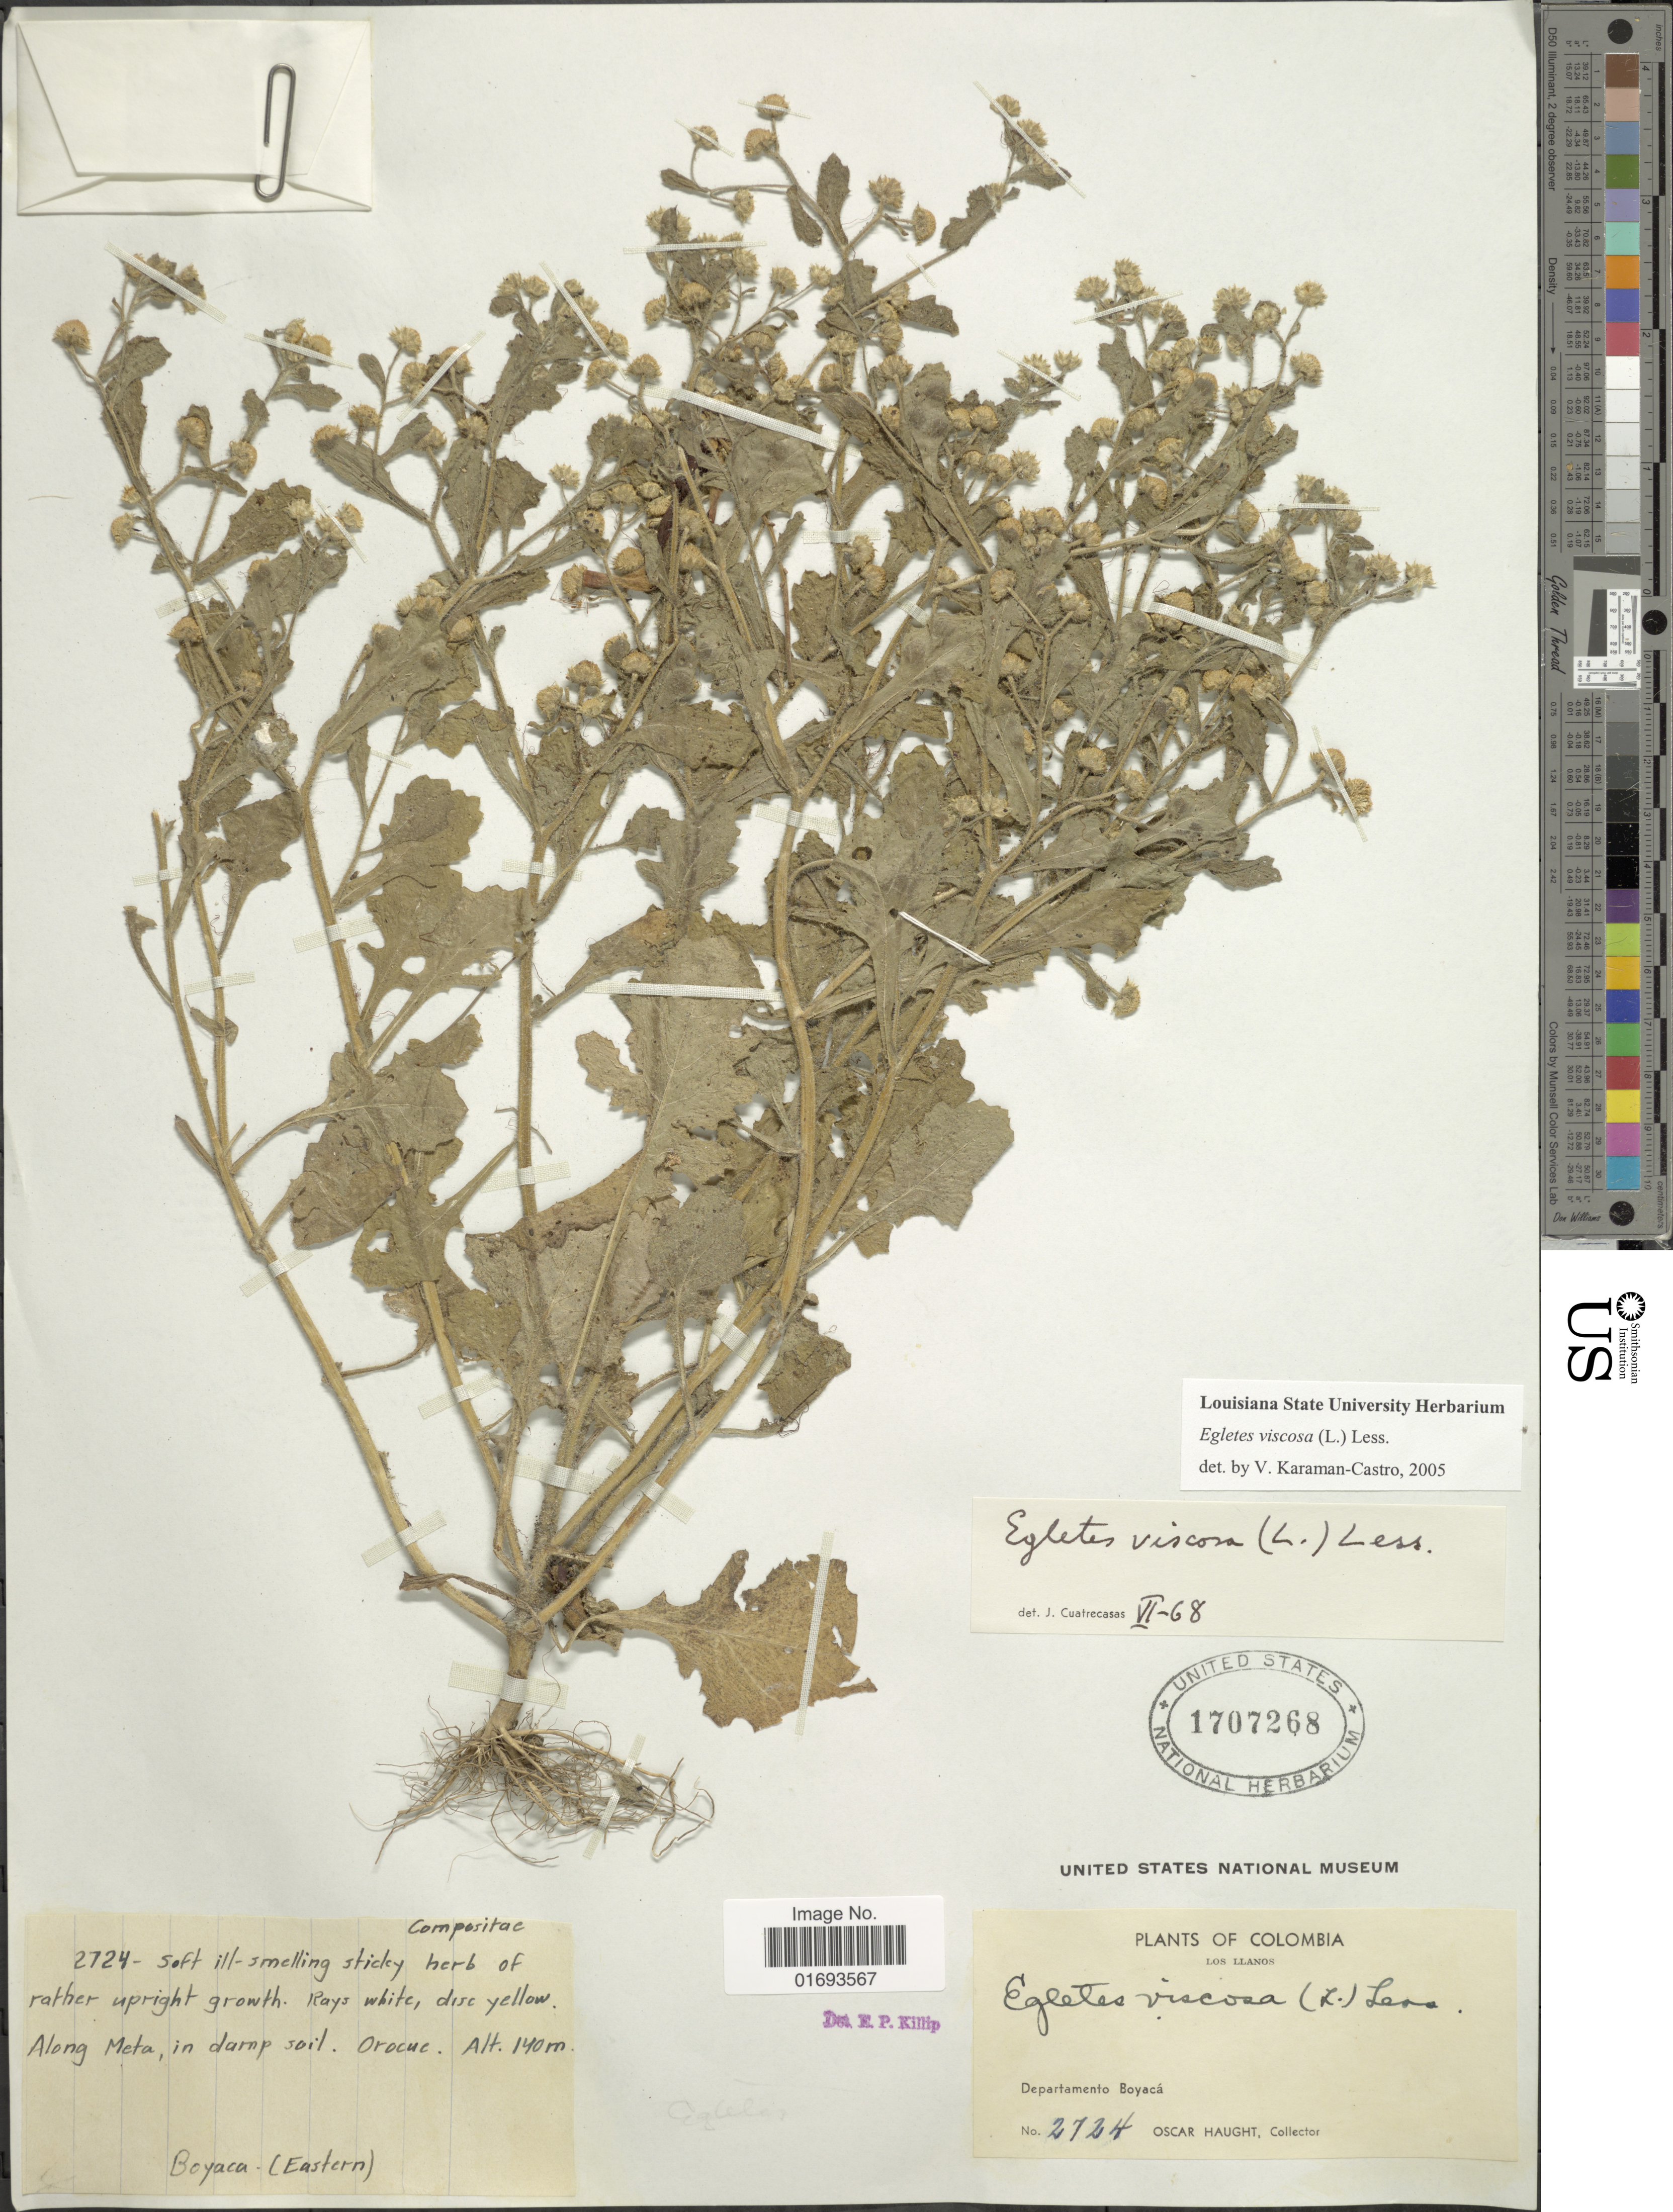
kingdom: Plantae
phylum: Tracheophyta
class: Magnoliopsida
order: Asterales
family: Asteraceae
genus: Egletes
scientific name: Egletes viscosa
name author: (L.) Less.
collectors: O. L. Haught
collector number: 2724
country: Colombia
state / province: Boyacá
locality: Along Meta, in damp soil. Orocue. Departamento Boyacá. Colombia. Los Llanos.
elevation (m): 140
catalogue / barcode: US 1707268